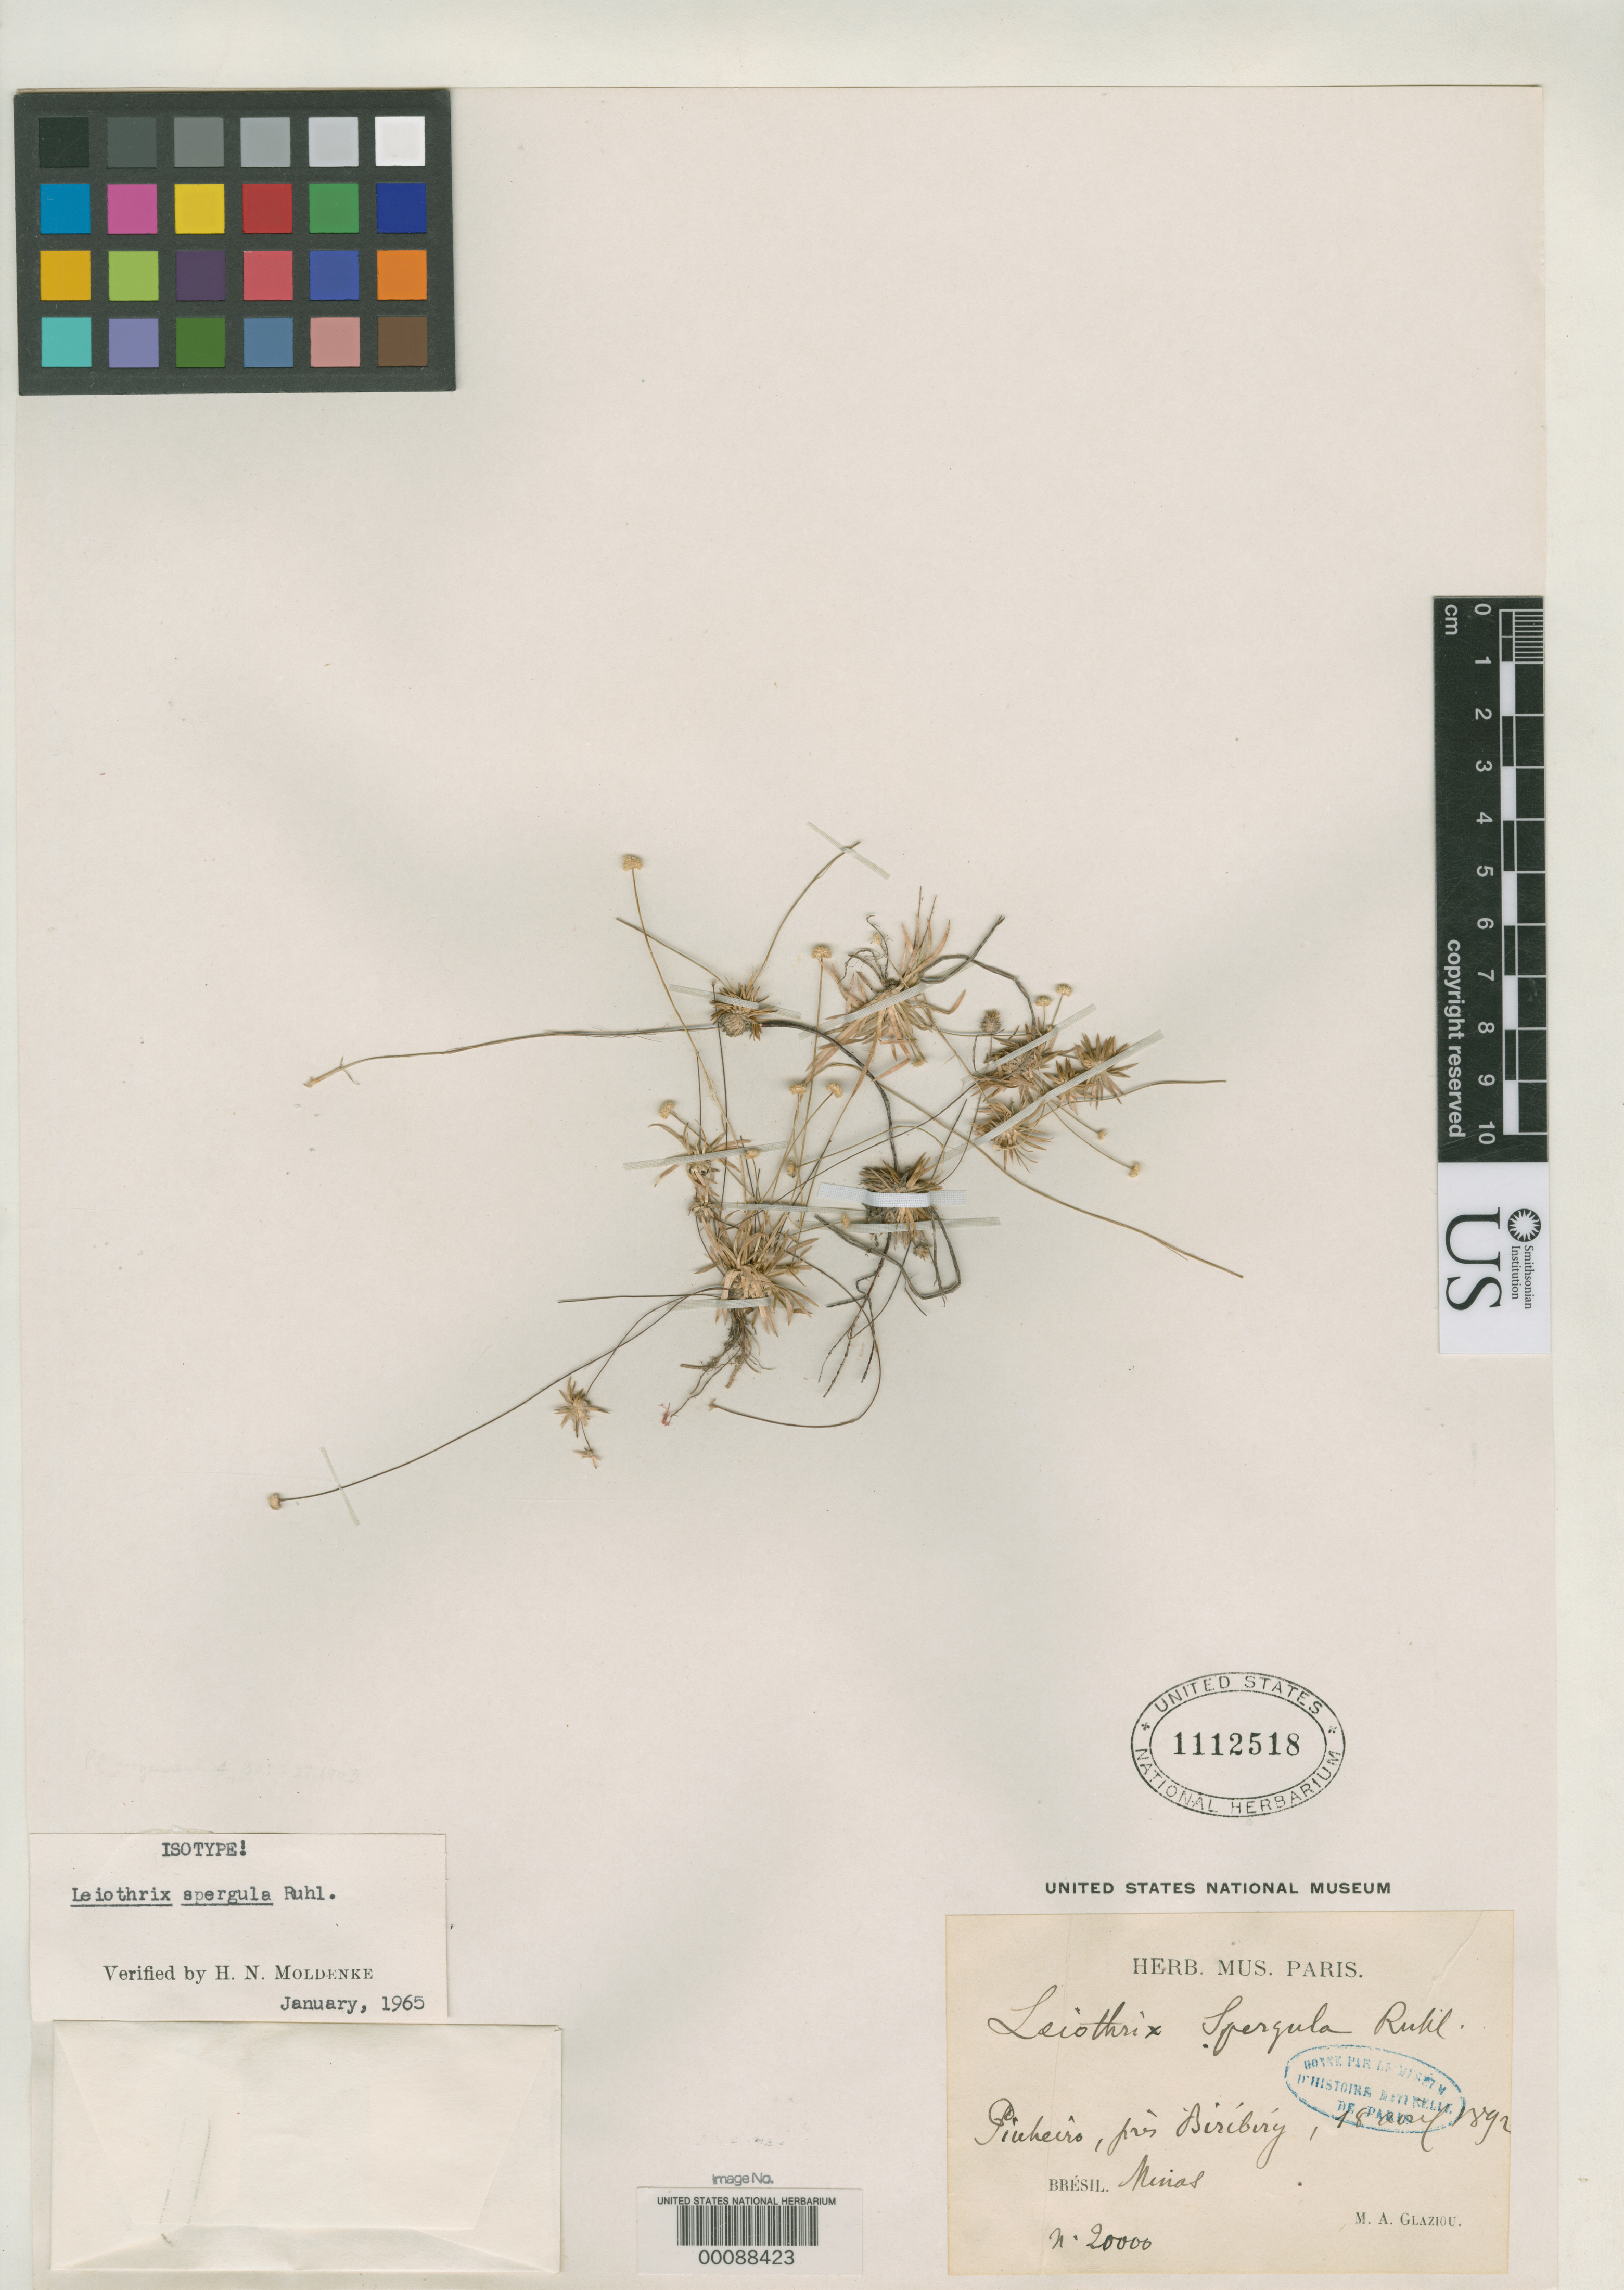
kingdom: Plantae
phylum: Tracheophyta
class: Liliopsida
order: Poales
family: Eriocaulaceae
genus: Leiothrix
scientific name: Leiothrix spergula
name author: Ruhland in Engl.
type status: Isotype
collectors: A. F. M. Glaziou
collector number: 20000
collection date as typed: Mar 1892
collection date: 1892-03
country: Brazil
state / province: Minas Gerais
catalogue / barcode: US 1112518